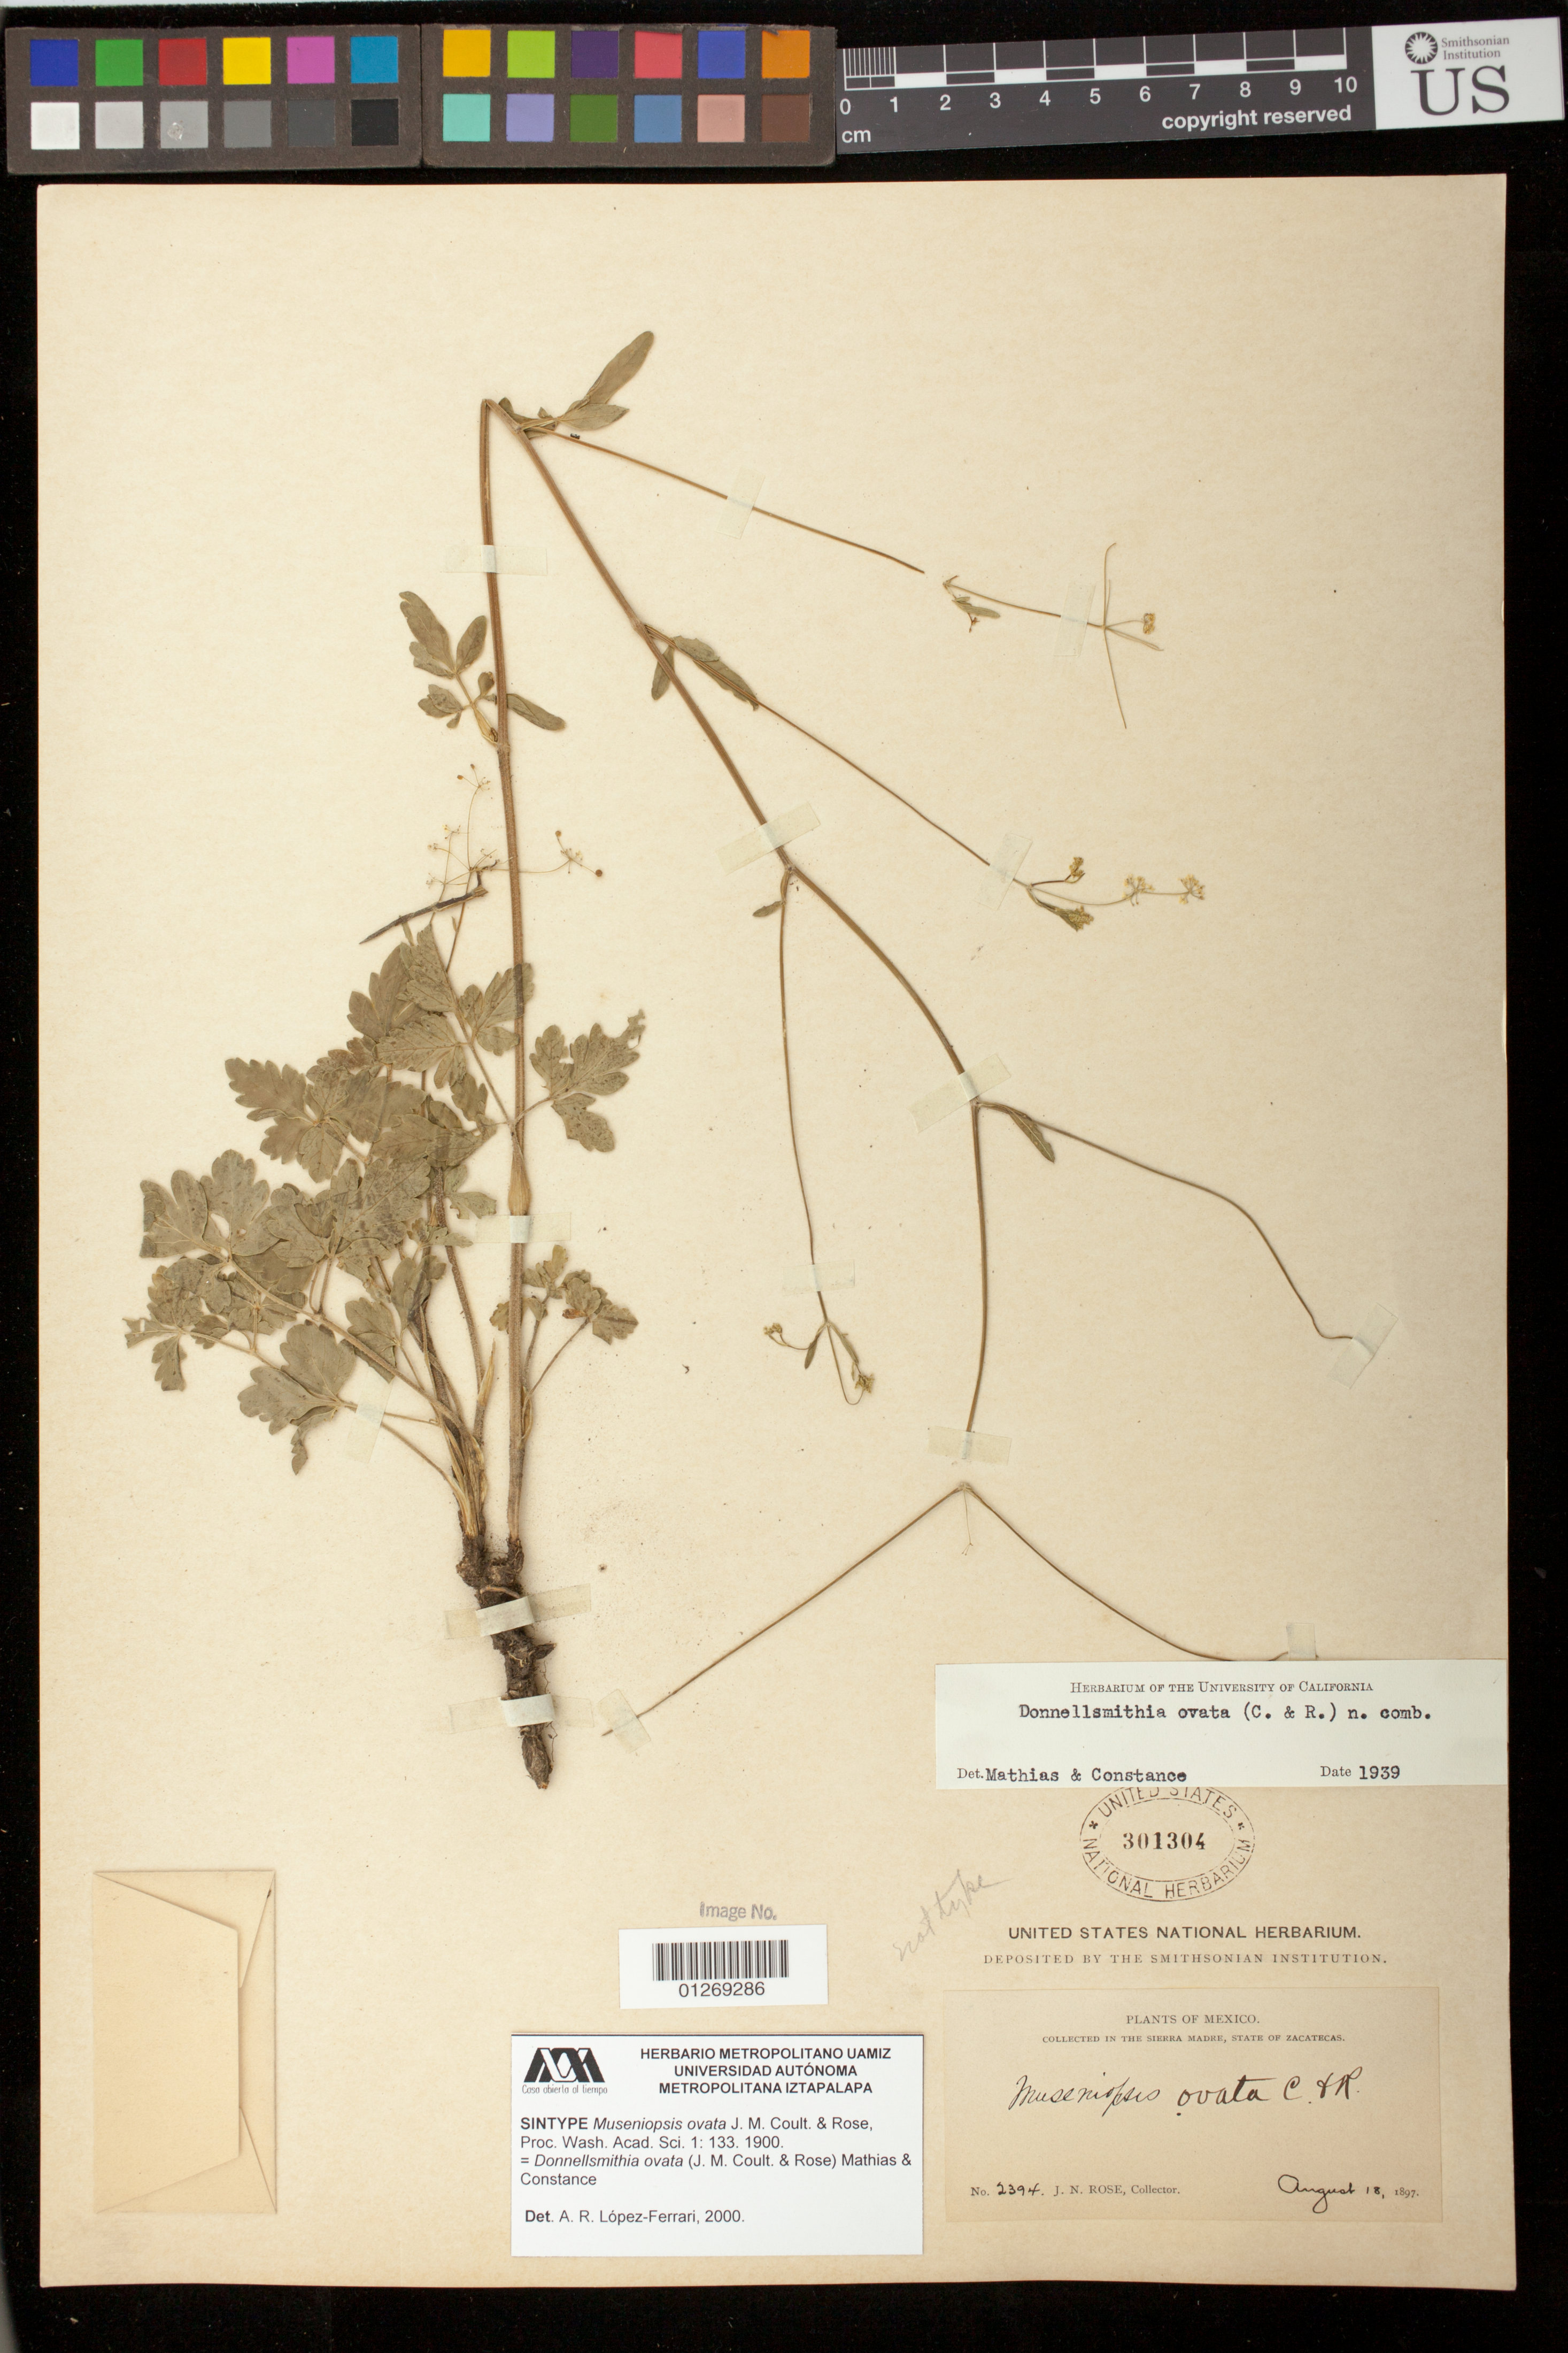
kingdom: Plantae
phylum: Tracheophyta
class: Magnoliopsida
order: Apiales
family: Apiaceae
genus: Museniopsis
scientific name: Museniopsis ovata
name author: J.M. Coult. & Rose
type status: Syntype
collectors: J. N. Rose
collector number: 2394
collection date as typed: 18 Aug 1897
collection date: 1897-08-18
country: Mexico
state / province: Zacatecas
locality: Sierra Madre, state of Zacatecas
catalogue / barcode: US 301304